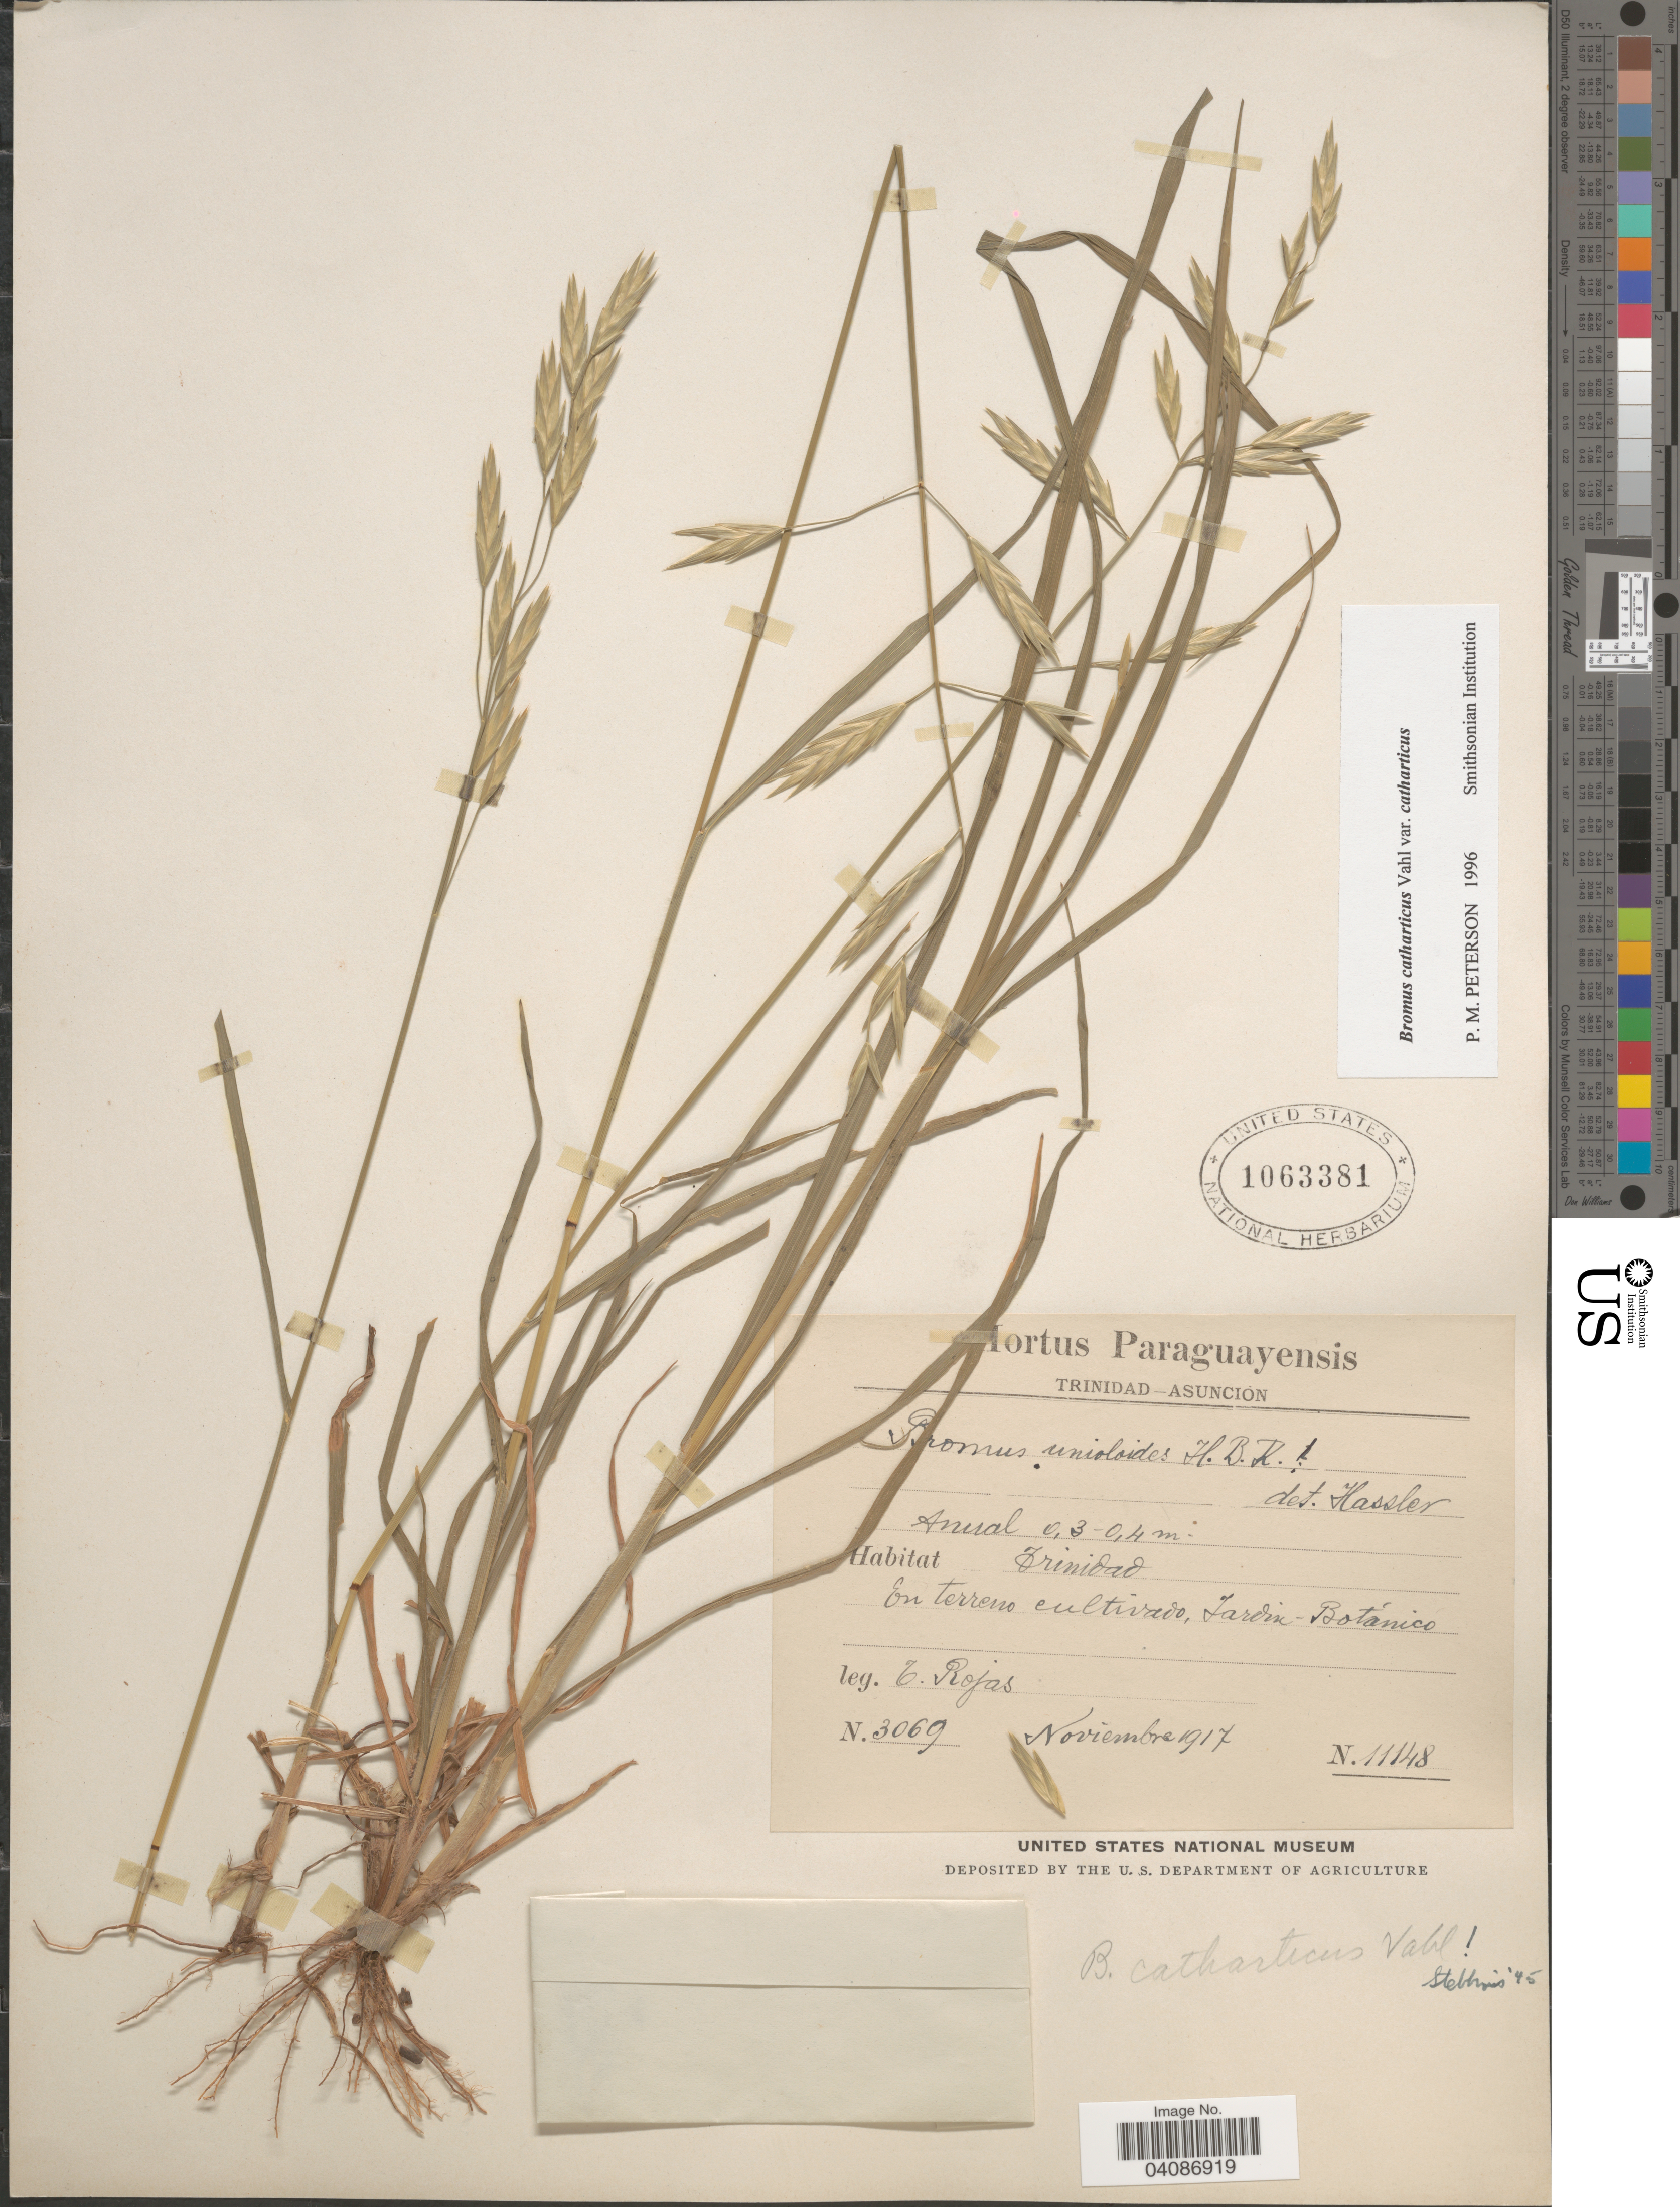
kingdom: Plantae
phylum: Tracheophyta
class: Liliopsida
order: Poales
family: Poaceae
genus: Bromus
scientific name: Bromus catharticus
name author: Vahl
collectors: C. Rojas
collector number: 3069/11148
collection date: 1917-11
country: Paraguay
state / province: Asuncion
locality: Trinidad. En terreno cultivado, Jardin-Botanico.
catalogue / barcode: US 1063381